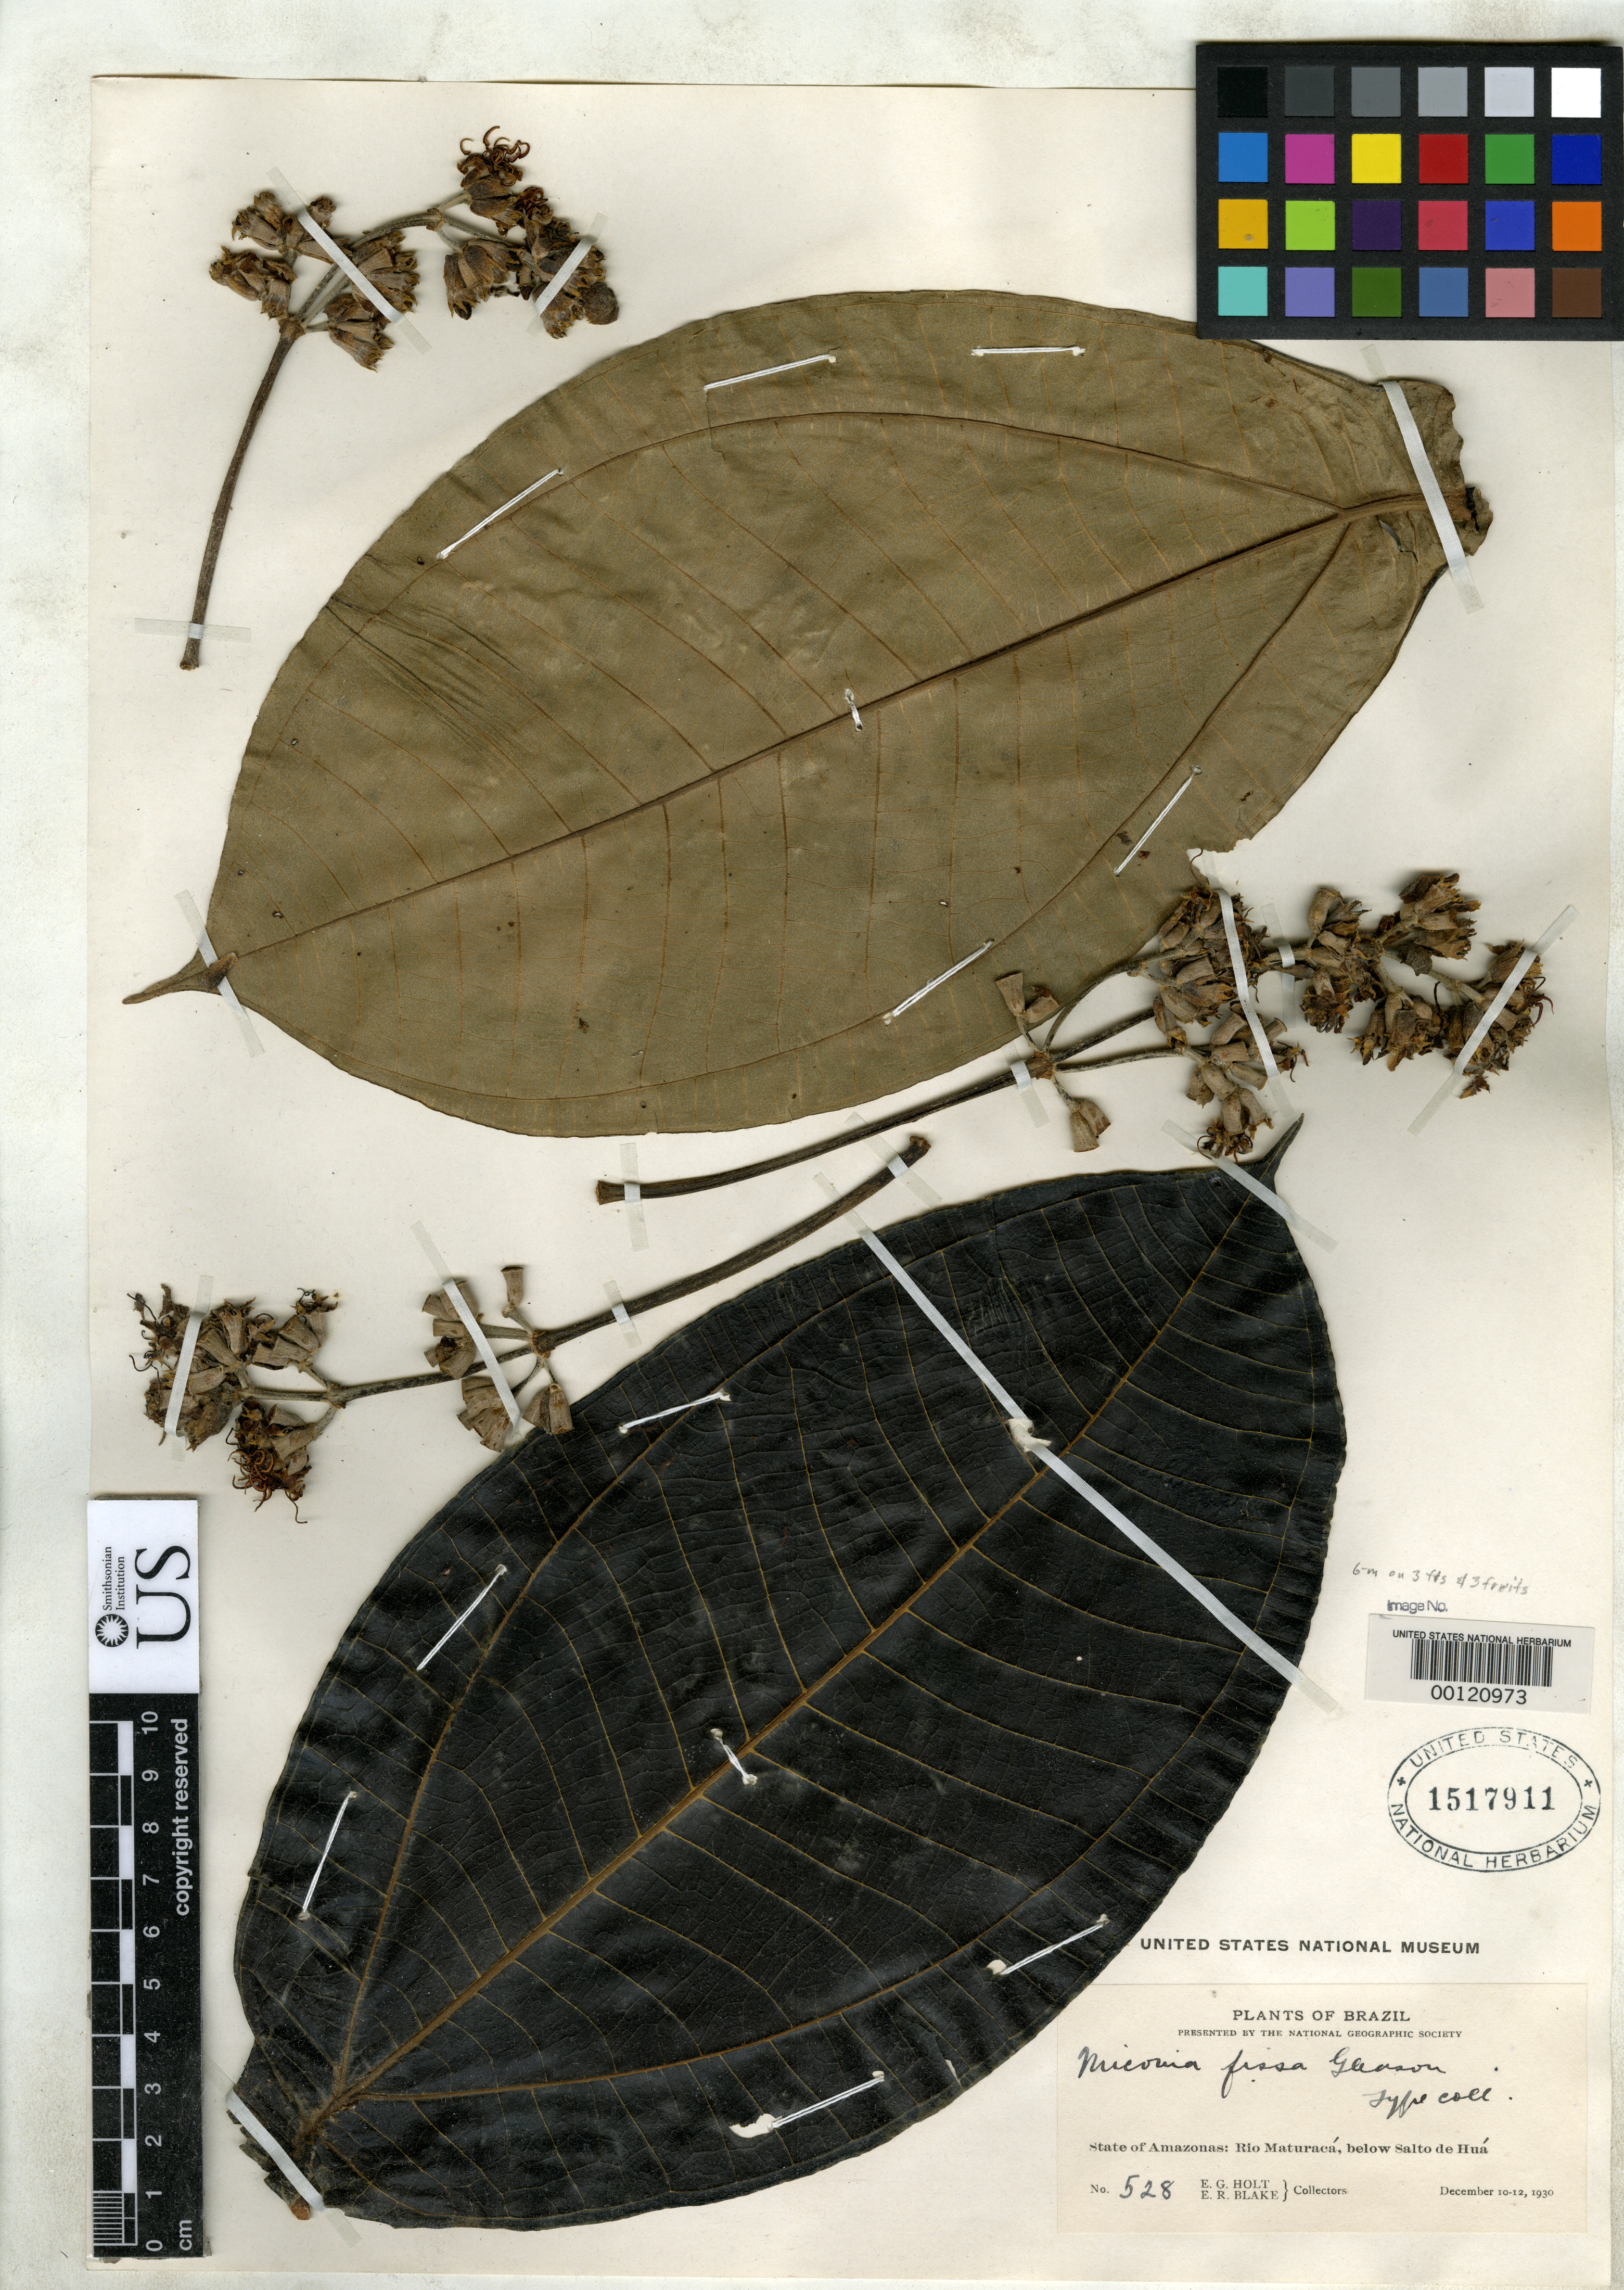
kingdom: Plantae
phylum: Tracheophyta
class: Magnoliopsida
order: Myrtales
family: Melastomataceae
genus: Miconia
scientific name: Miconia fissa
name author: Gleason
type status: Isotype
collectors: E. Holt & E. R. Blake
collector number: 528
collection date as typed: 10 Dec 1930 to 12 Dec 1930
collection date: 1930-12-10/1930-12-12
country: Brazil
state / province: Amazonas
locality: Rio Maturaca, below Saltode Hua.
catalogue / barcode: US 1517911